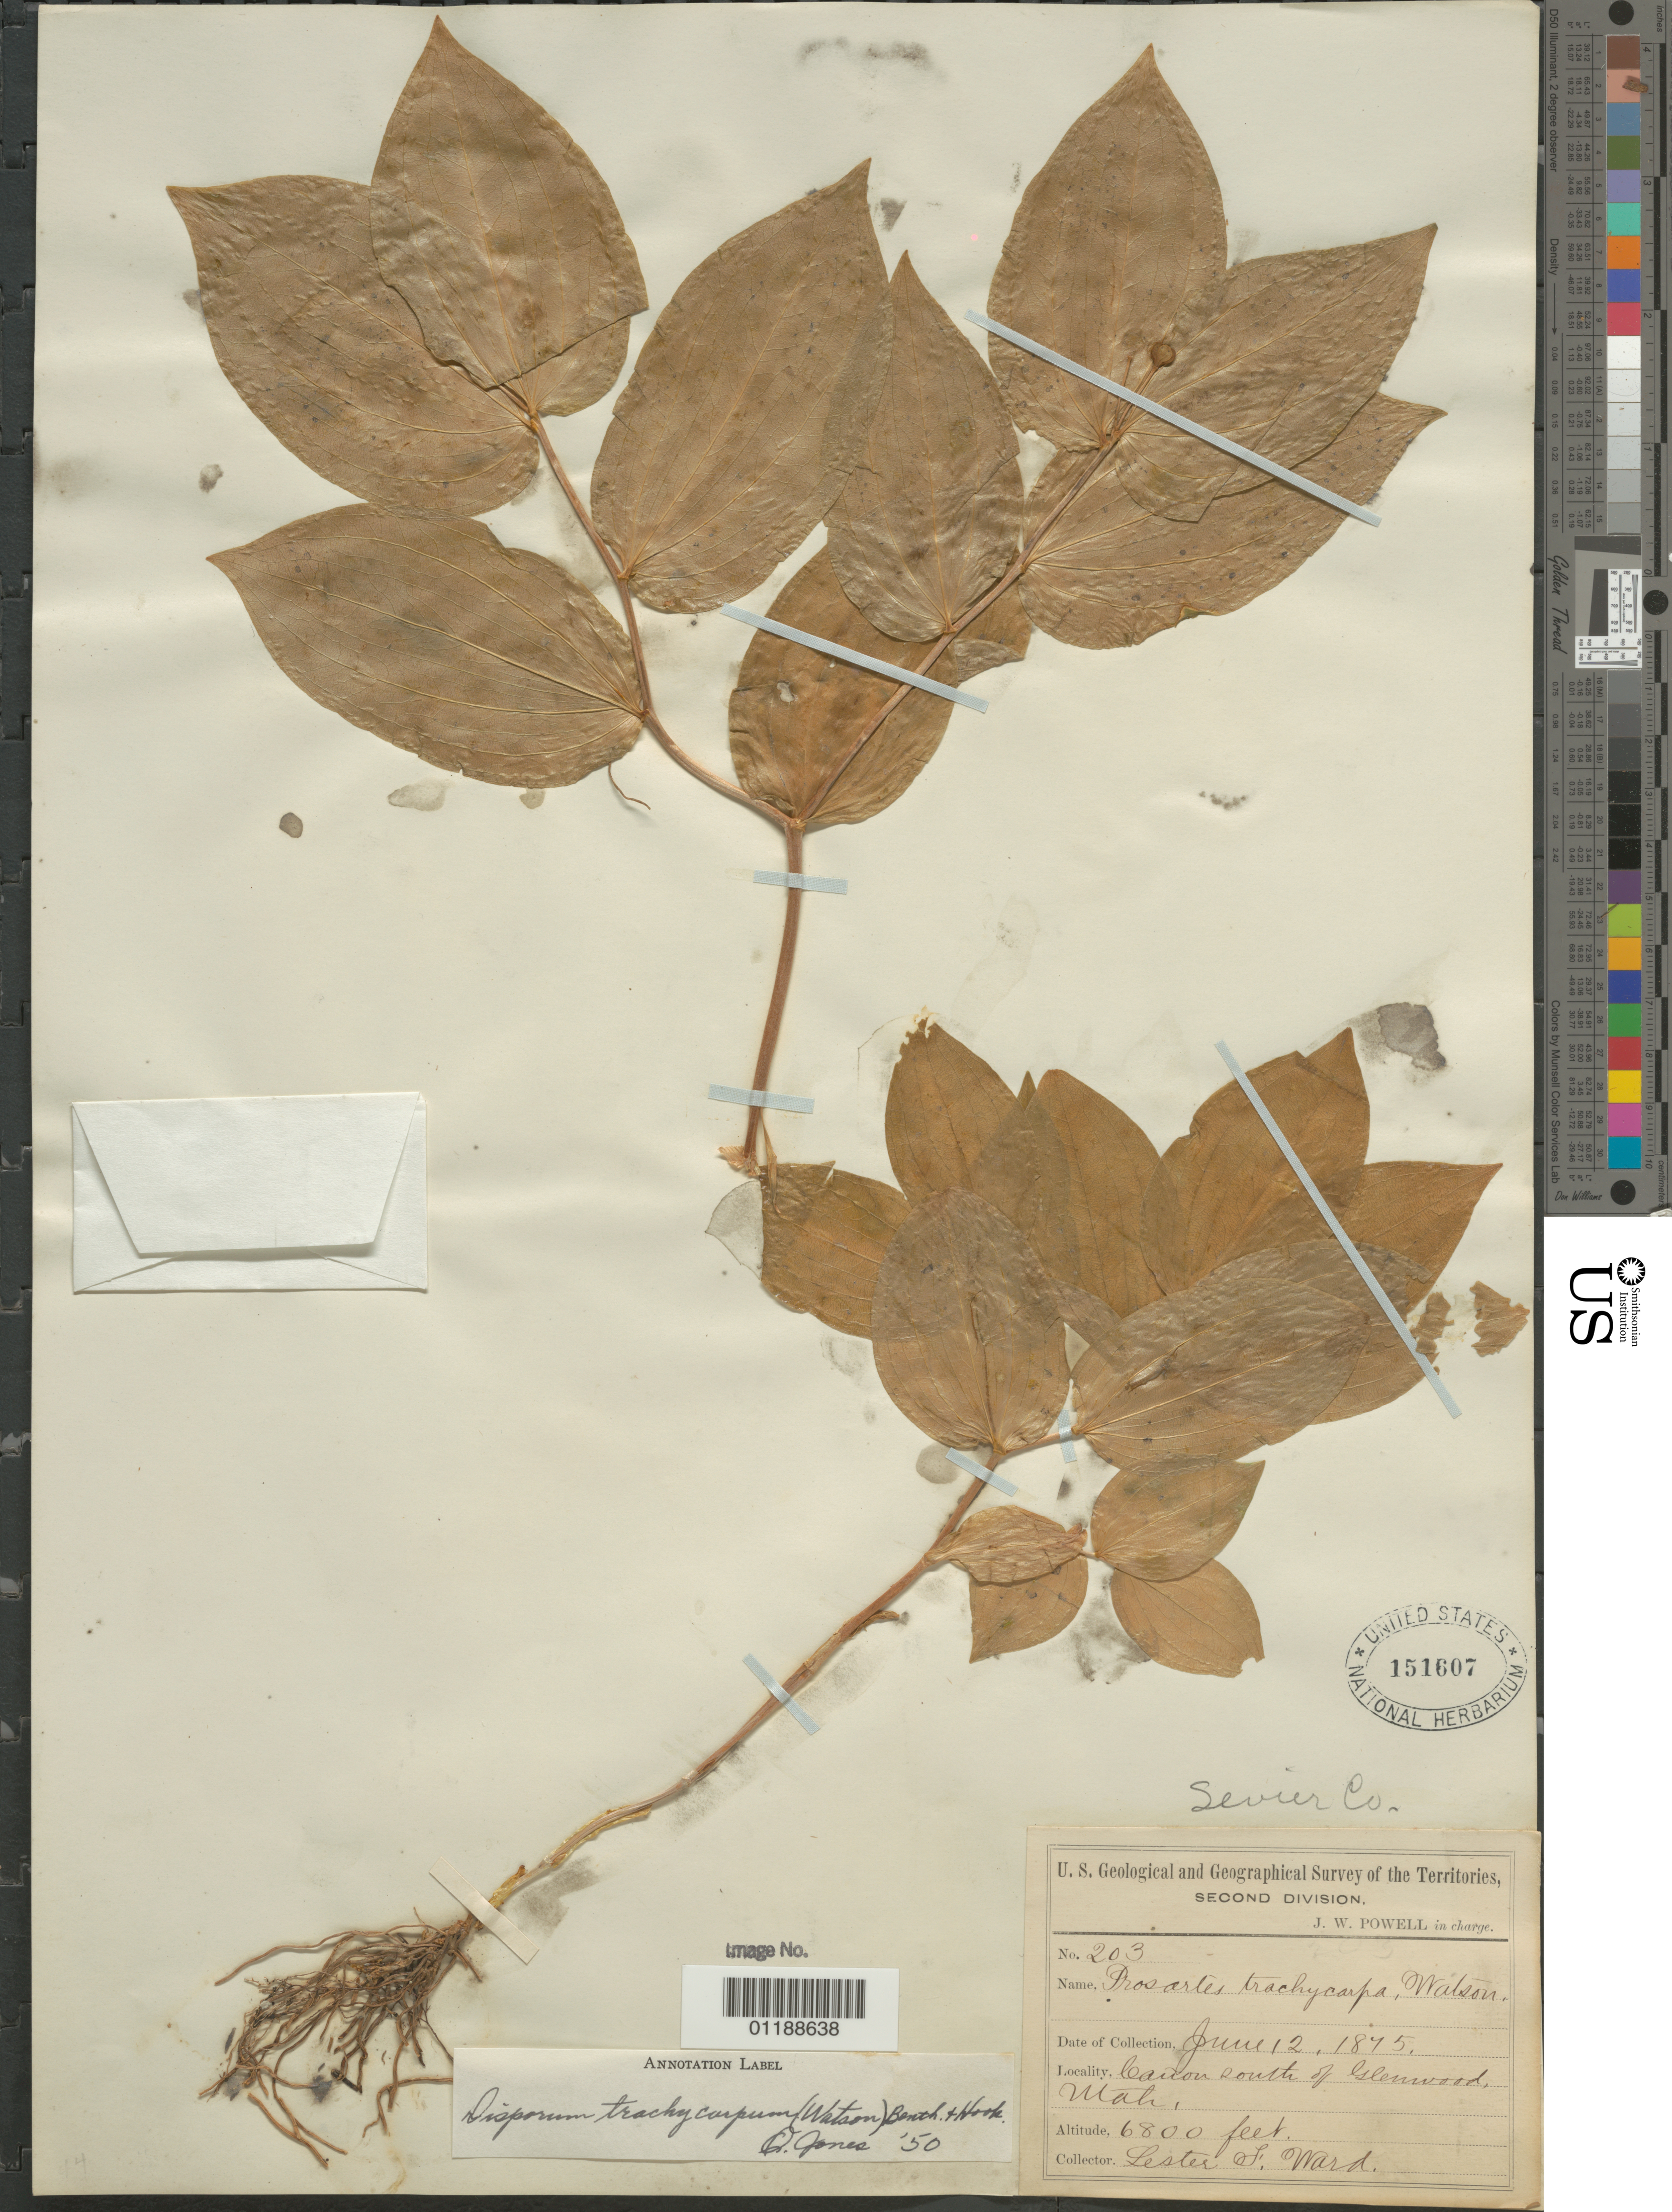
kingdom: Plantae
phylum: Tracheophyta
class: Liliopsida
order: Liliales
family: Colchicaceae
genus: Disporum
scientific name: Disporum trachycarpum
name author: (S. Watson) Benth. & Hook. f.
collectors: L. F. Ward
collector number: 203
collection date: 1875-06-12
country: United States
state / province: Utah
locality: Canyon South of Glenwood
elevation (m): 2073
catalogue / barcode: US 151607